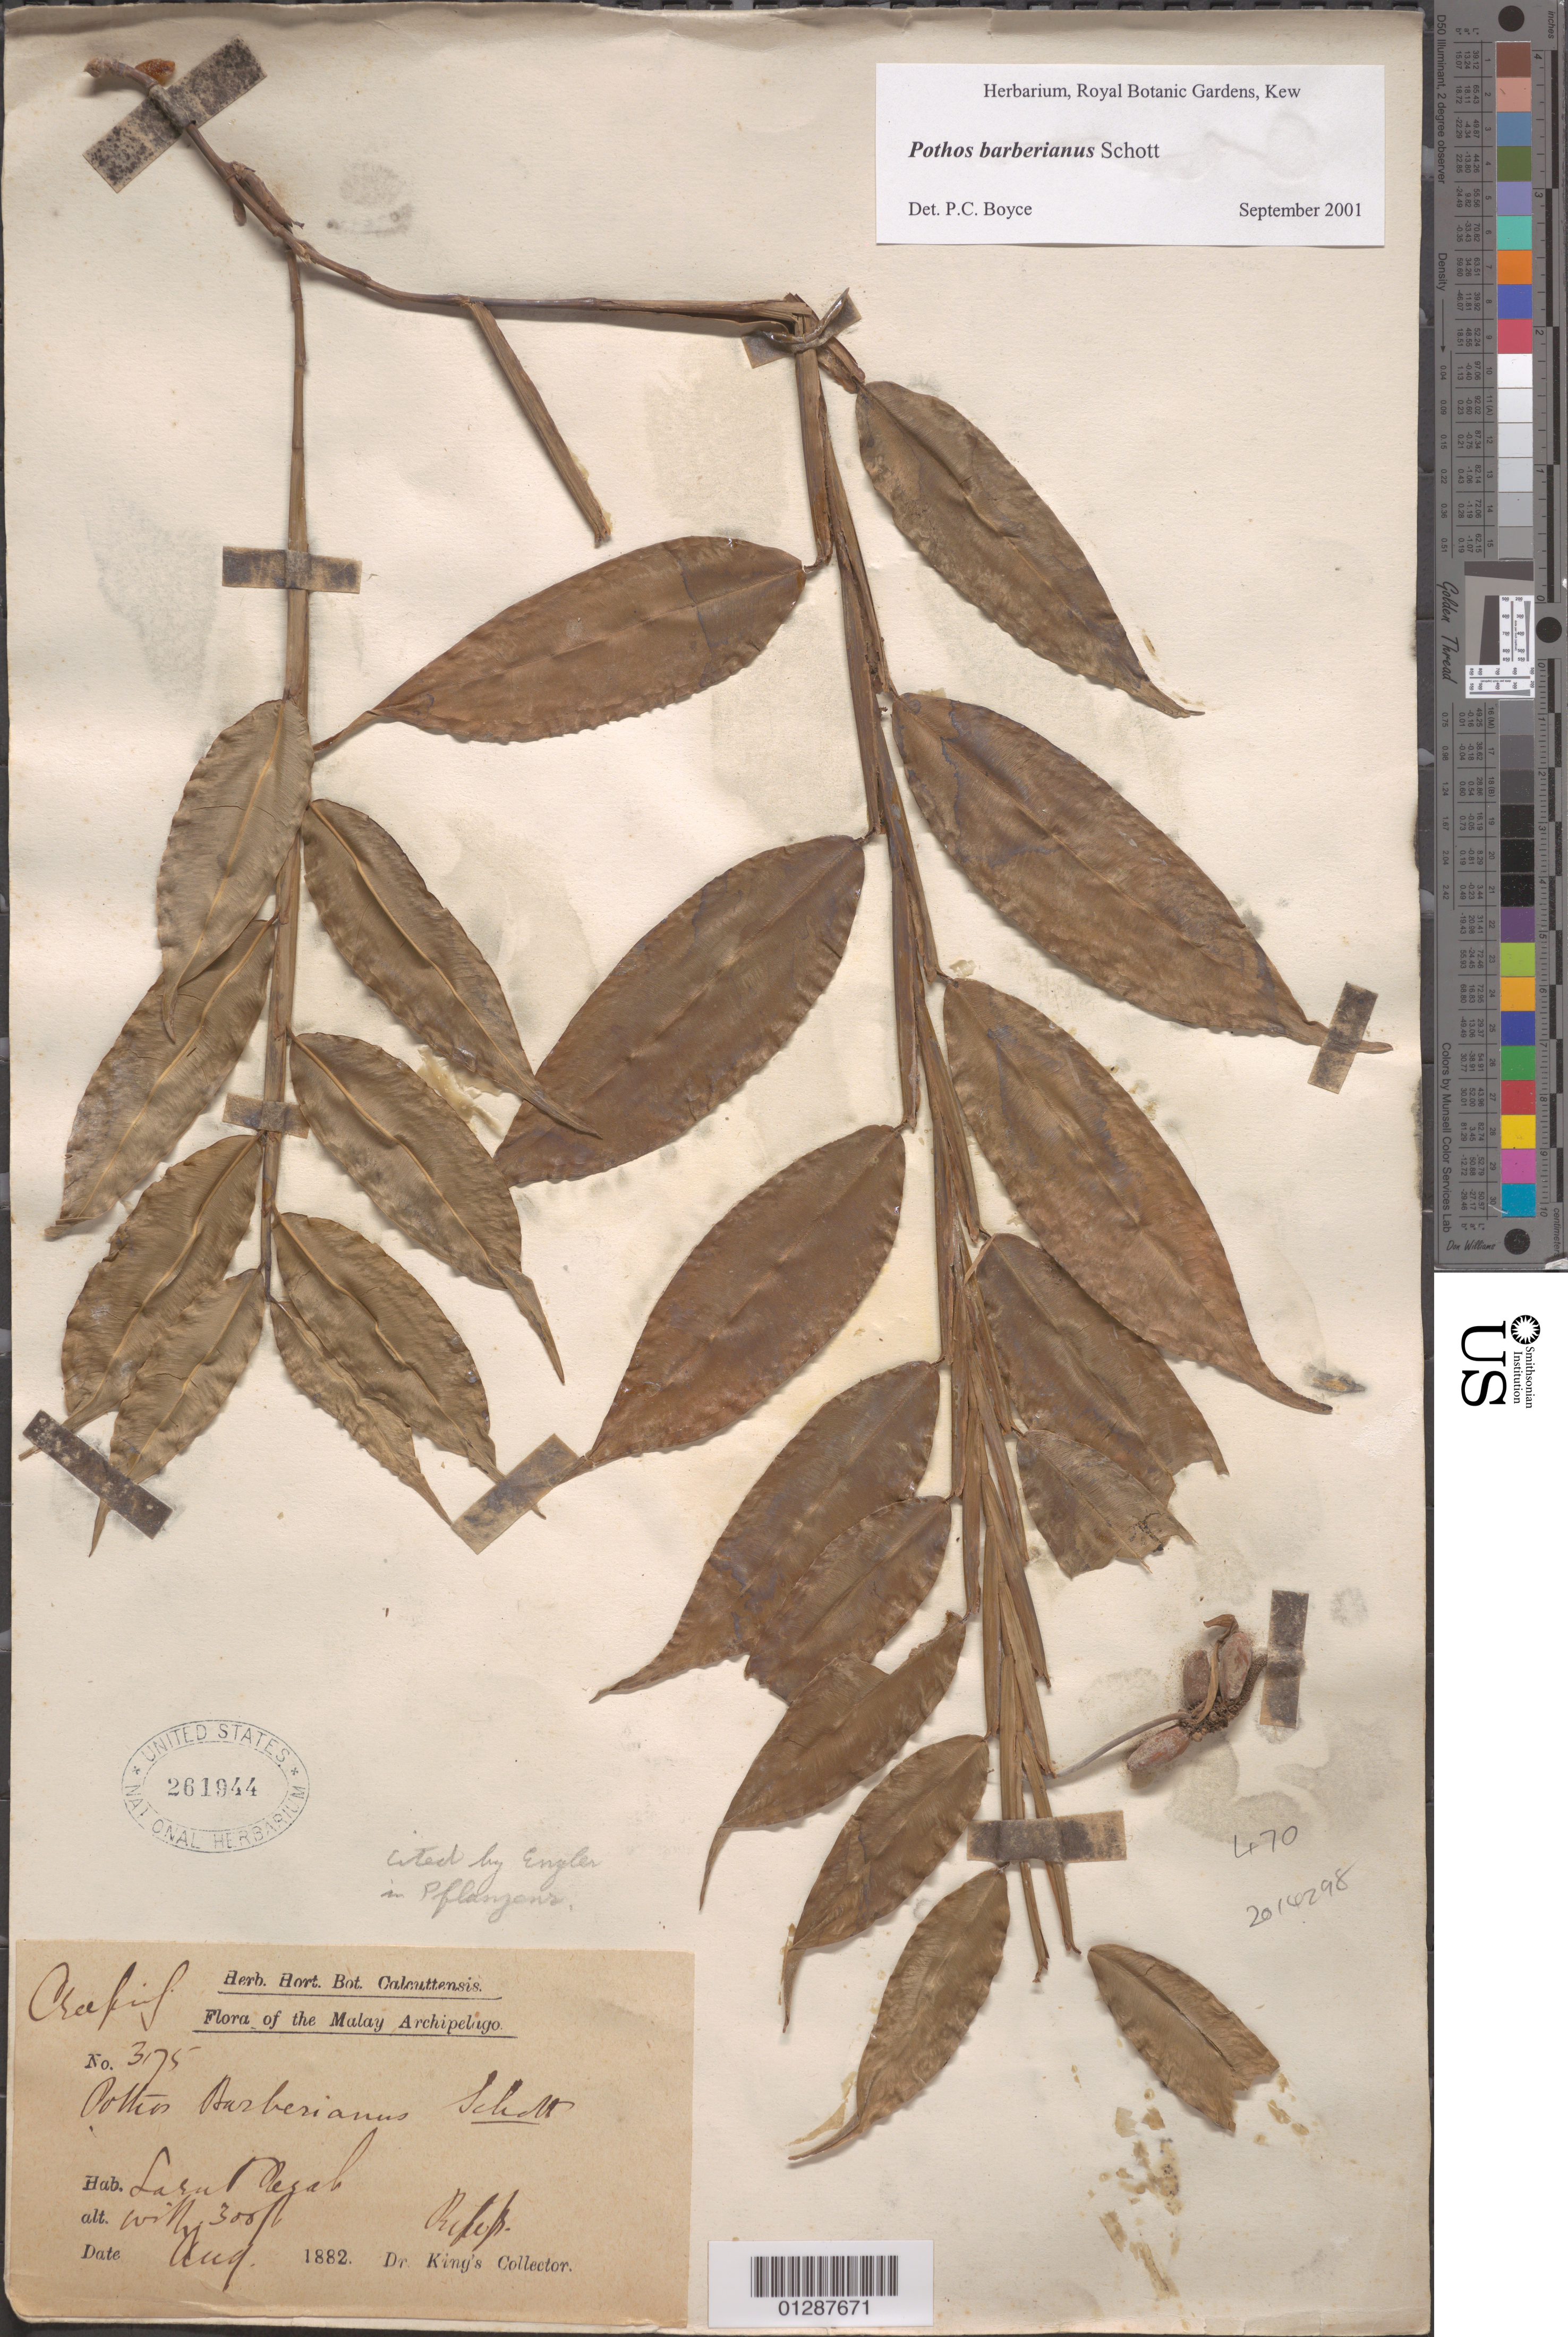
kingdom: Plantae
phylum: Tracheophyta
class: Liliopsida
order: Alismatales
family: Araceae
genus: Pistia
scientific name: Pistia barberianus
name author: Schott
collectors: Dr. King's collector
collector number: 3175*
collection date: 1882-08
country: Malaysia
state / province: Perak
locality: The Malay Archipelago. Larut.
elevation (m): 91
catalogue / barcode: US 261944